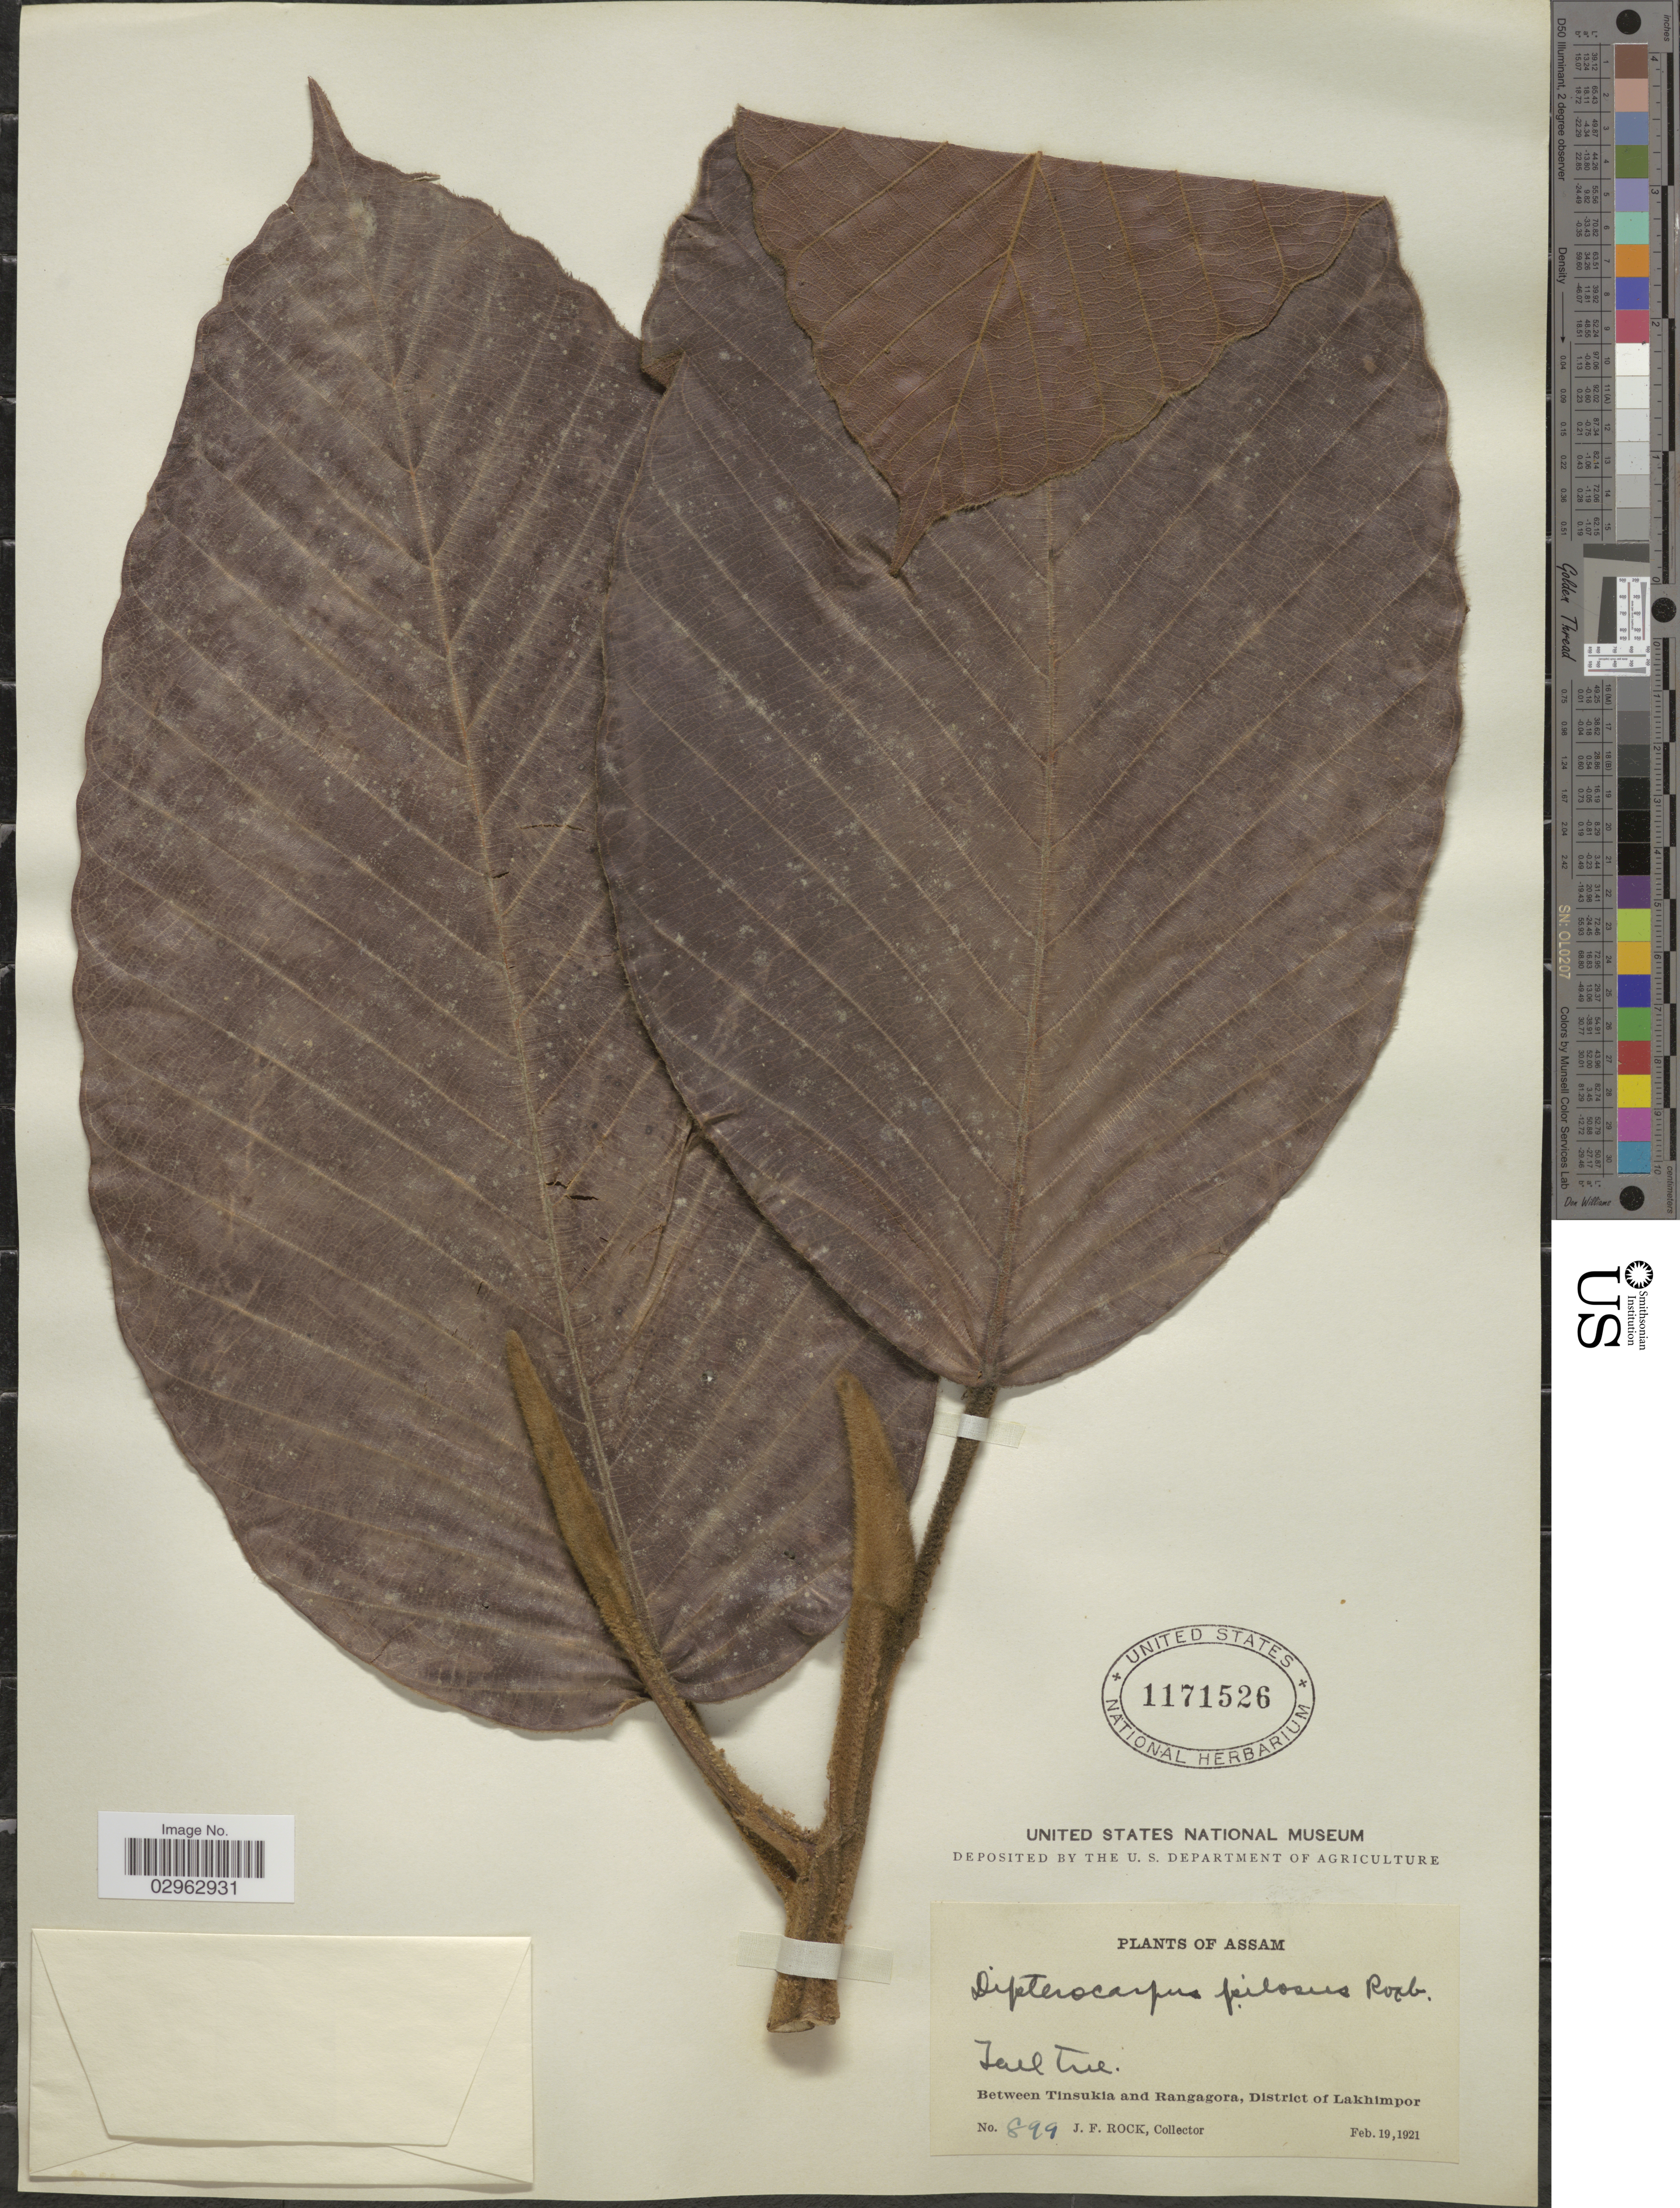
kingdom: Plantae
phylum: Tracheophyta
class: Magnoliopsida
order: Malvales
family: Dipterocarpaceae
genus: Dipterocarpus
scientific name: Dipterocarpus pilosus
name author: Roxb.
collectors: J. Rock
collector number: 899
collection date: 1921-02-19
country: India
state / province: Assam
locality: Between Tinsukia and Rangagora, District of Lakhimpor.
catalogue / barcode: US 1171526